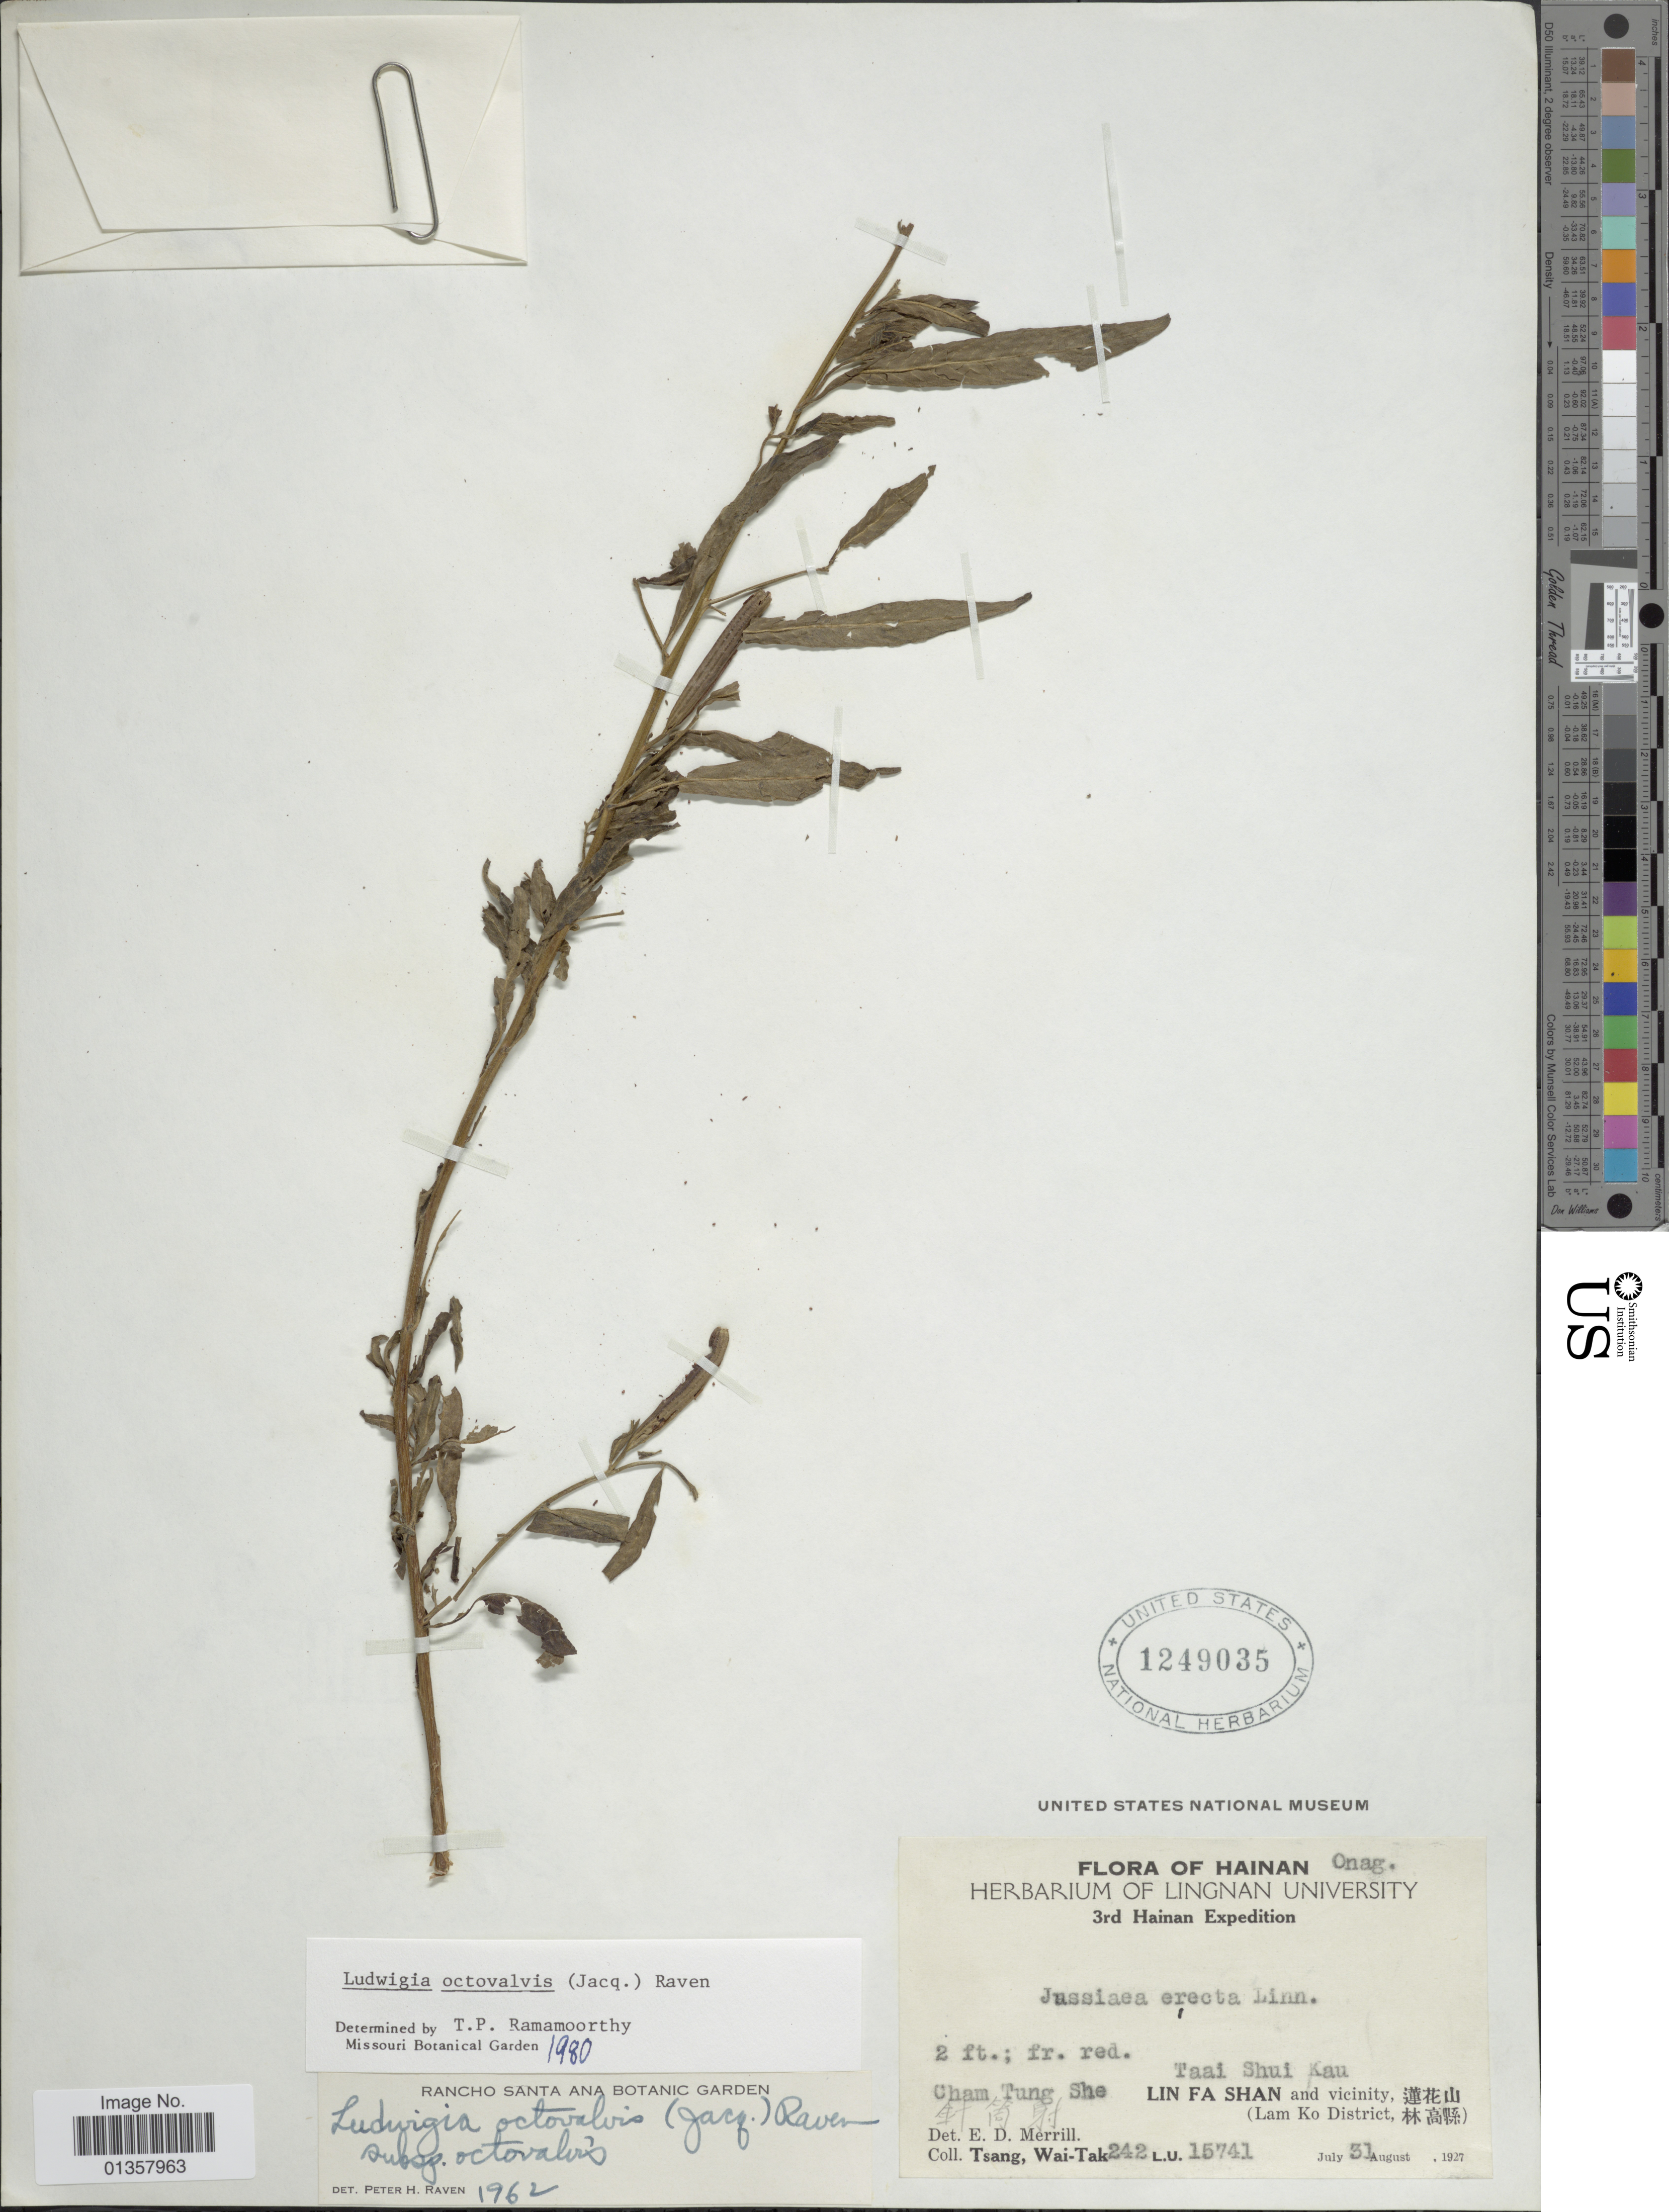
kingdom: Plantae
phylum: Tracheophyta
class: Magnoliopsida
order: Myrtales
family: Onagraceae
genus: Ludwigia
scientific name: Ludwigia octovalvis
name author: (Jacq.) P.H. Raven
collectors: W. T. Tsang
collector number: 242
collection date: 1927-07-31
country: China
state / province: Hainan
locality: Cham Tung She, Lin Fa Shan and vicinity, (Lam Ko District)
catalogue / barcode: US 1249035